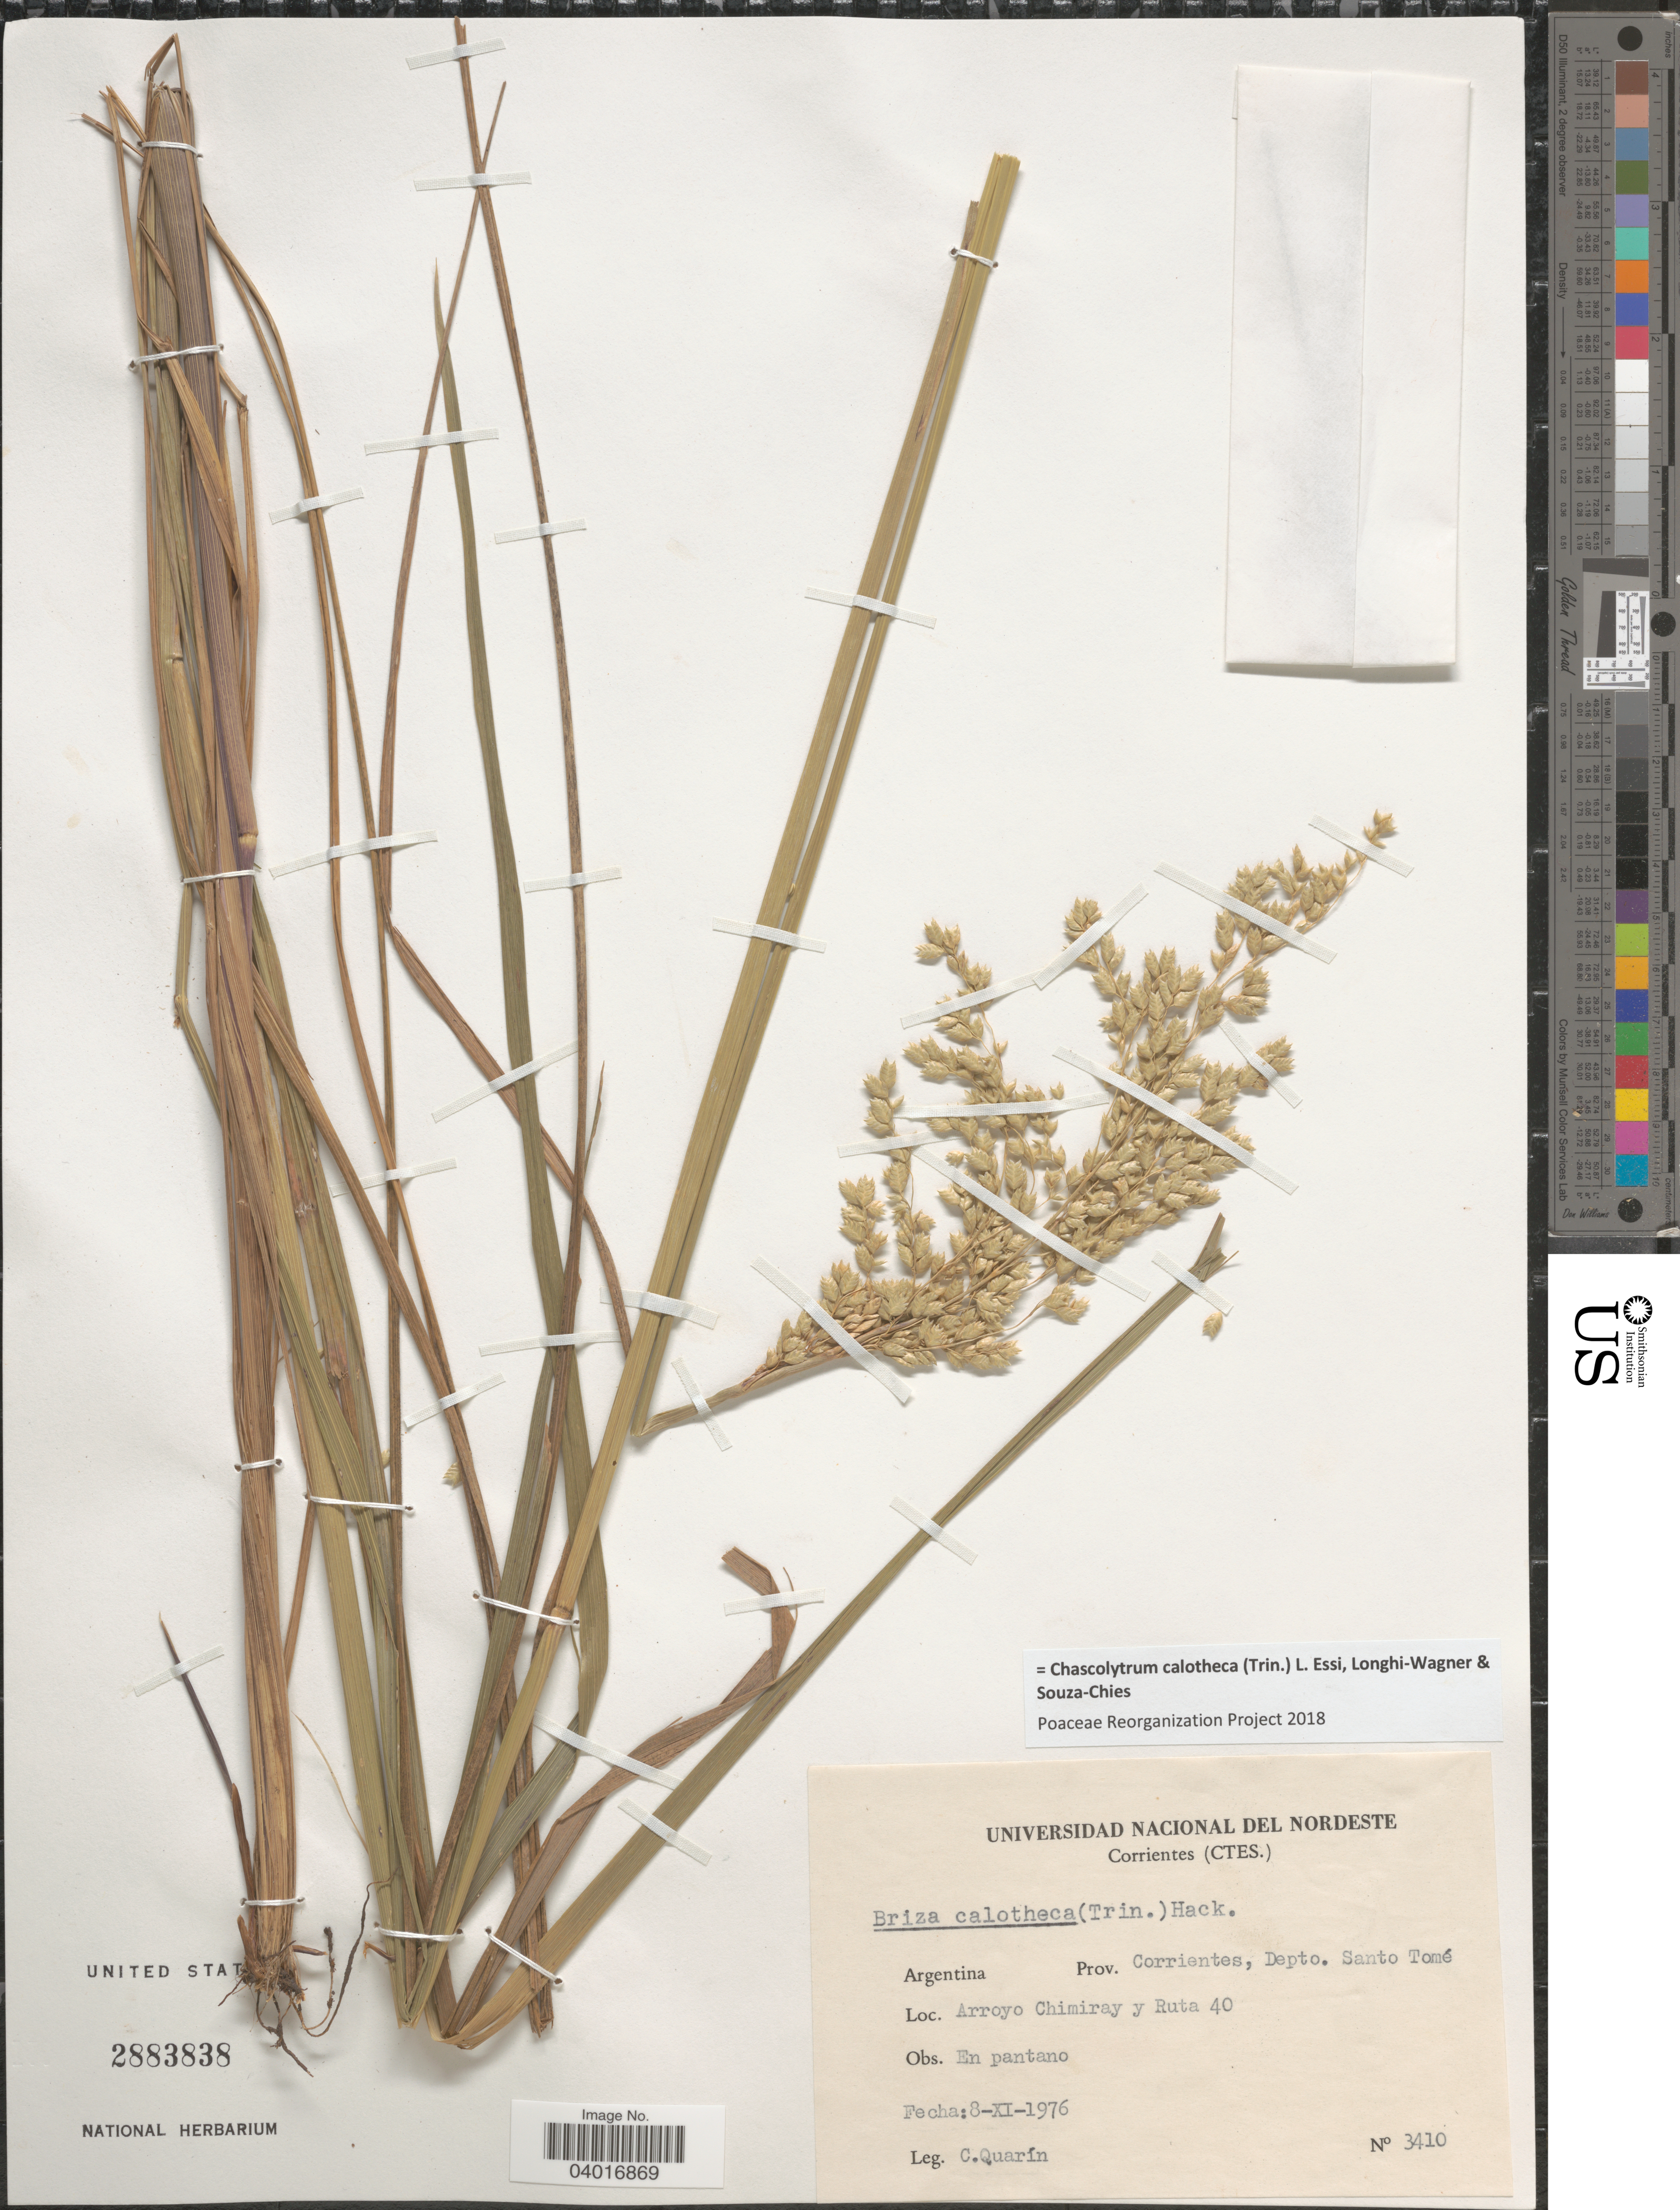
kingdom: Plantae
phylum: Tracheophyta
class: Liliopsida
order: Poales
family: Poaceae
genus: Chascolytrum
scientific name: Chascolytrum calotheca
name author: (Trin.) L. Essi et al.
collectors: C. Quarín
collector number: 3410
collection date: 1976-11-08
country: Argentina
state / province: Corrientes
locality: Depto. Santo Tomé. Arroyo Chimiray y Ruta 40.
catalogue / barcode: US 2883838